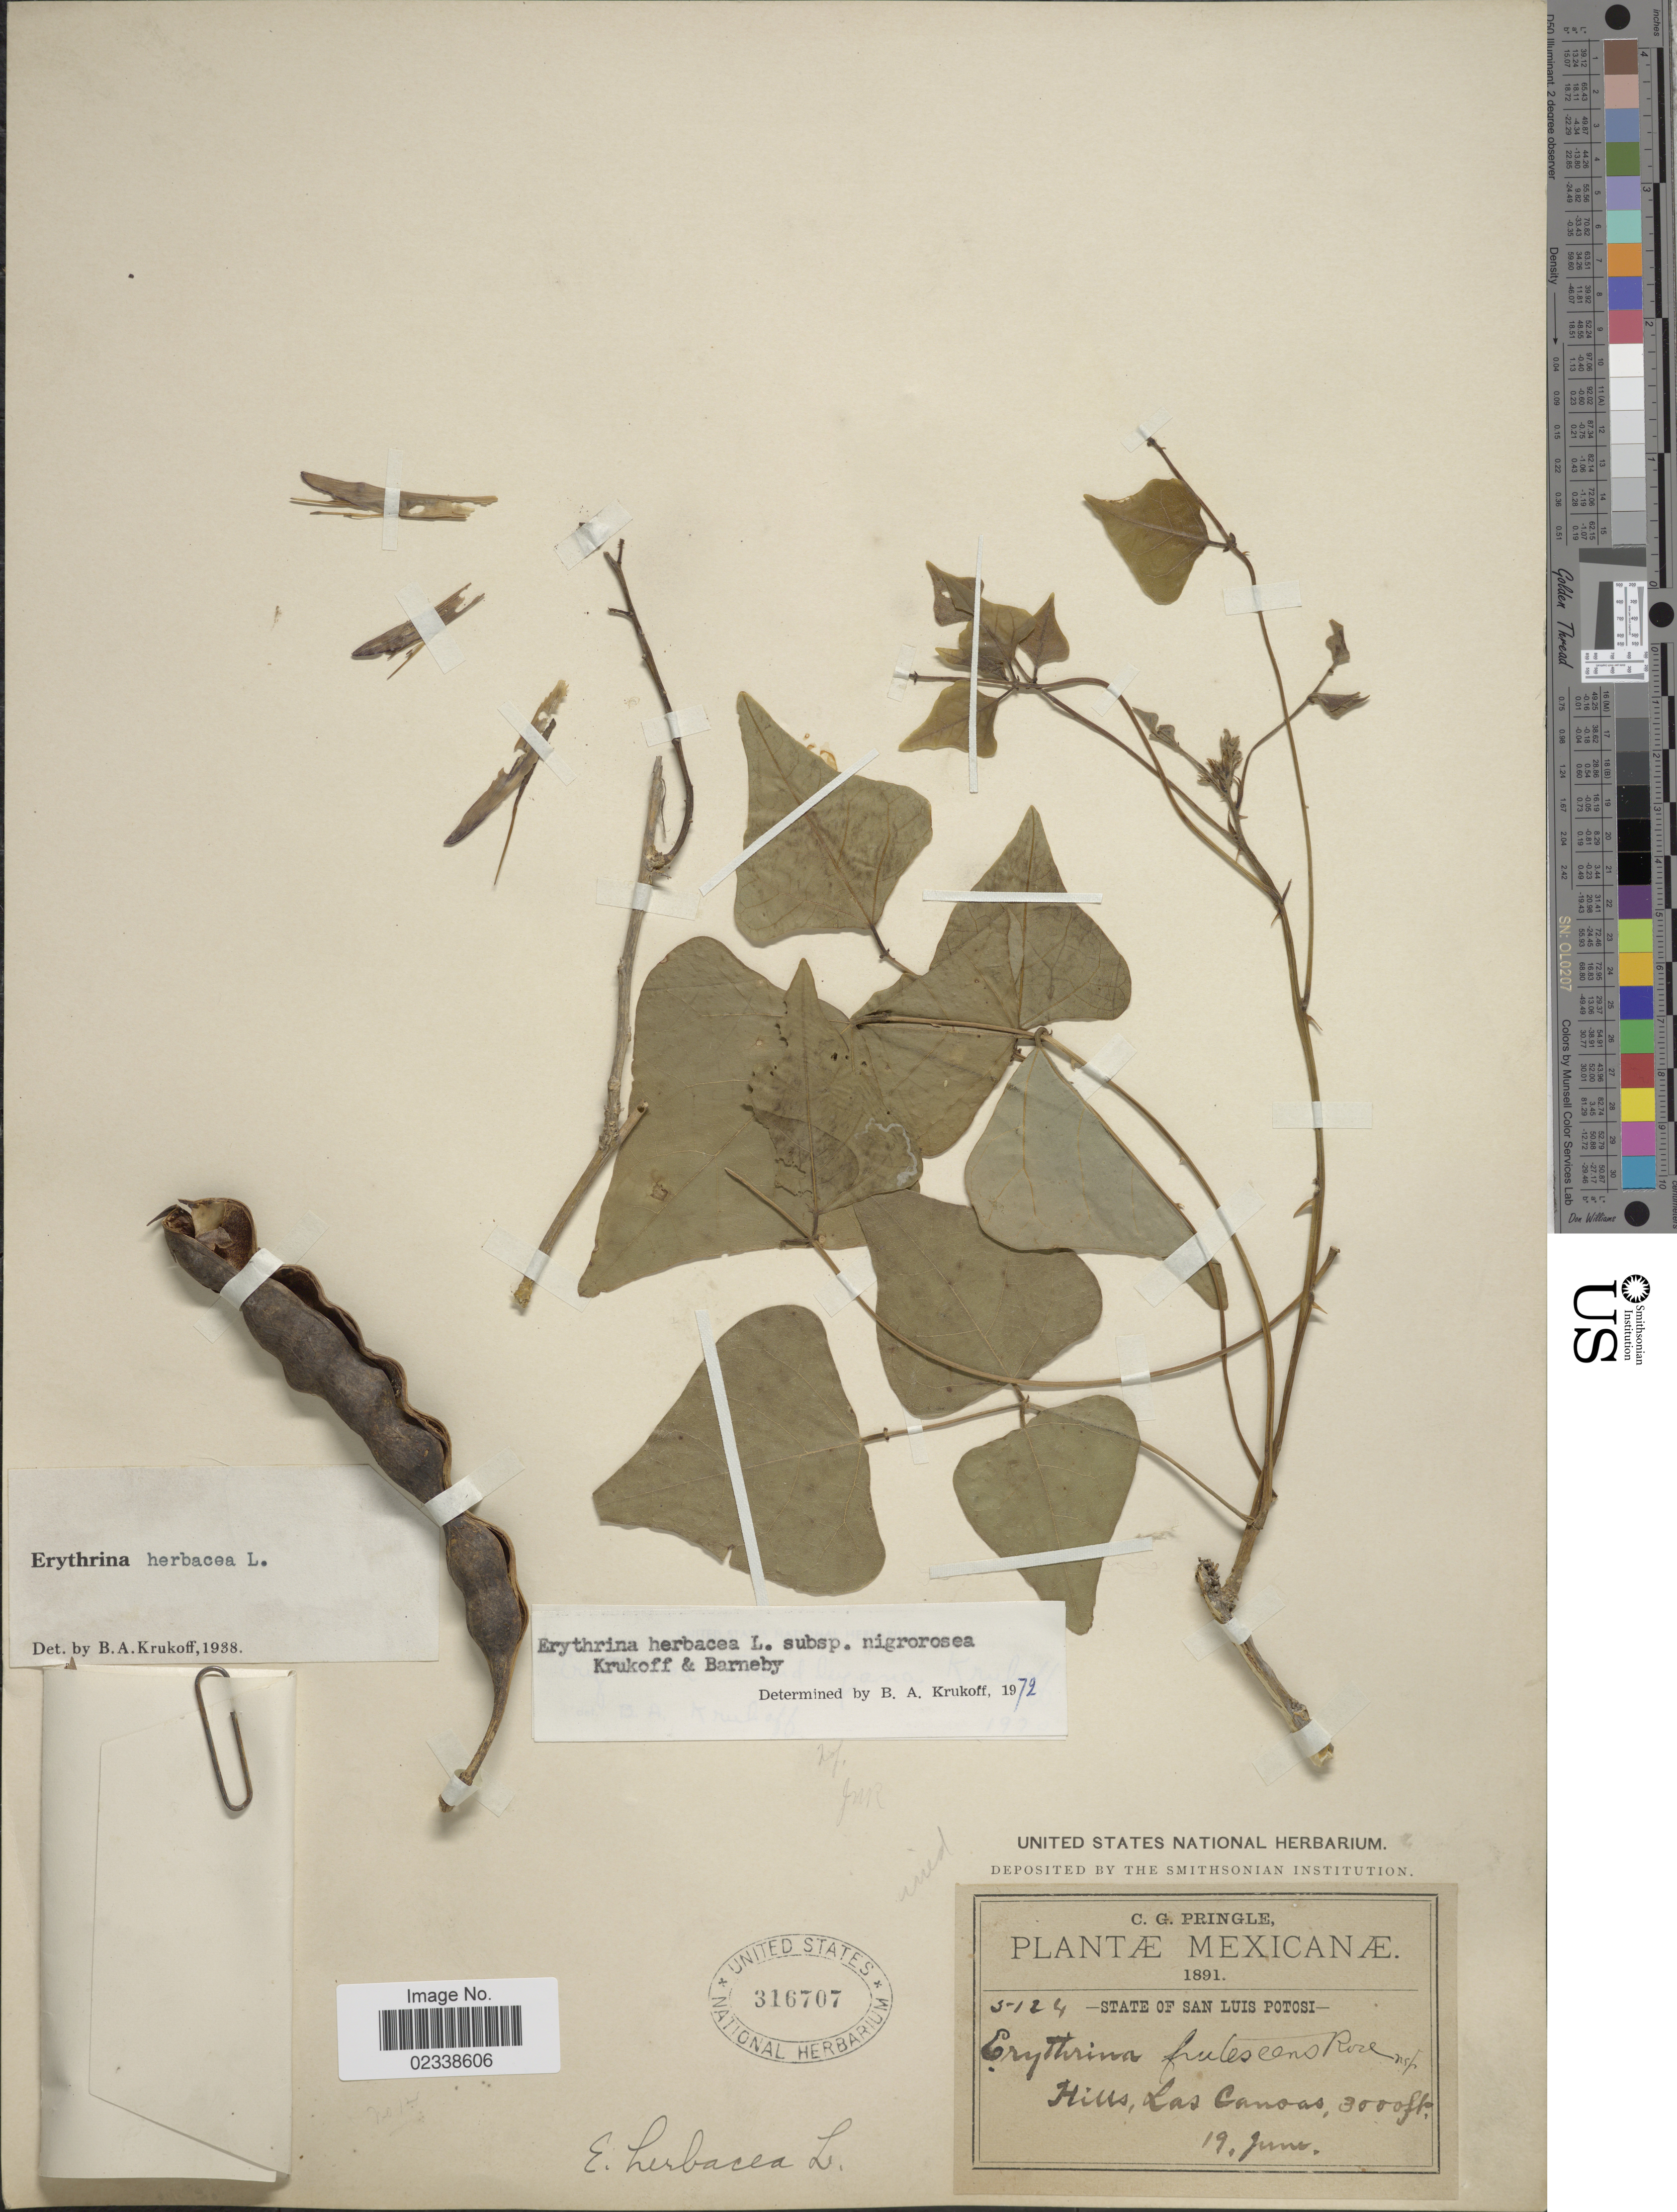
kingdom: Plantae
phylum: Tracheophyta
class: Magnoliopsida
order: Fabales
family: Fabaceae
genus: Erythrina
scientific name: Erythrina herbacea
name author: L.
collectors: C. G. Pringle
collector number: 5124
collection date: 1891-06-19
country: Mexico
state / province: San Luis Potosí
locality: Las Canoas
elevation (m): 914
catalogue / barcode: US 316707